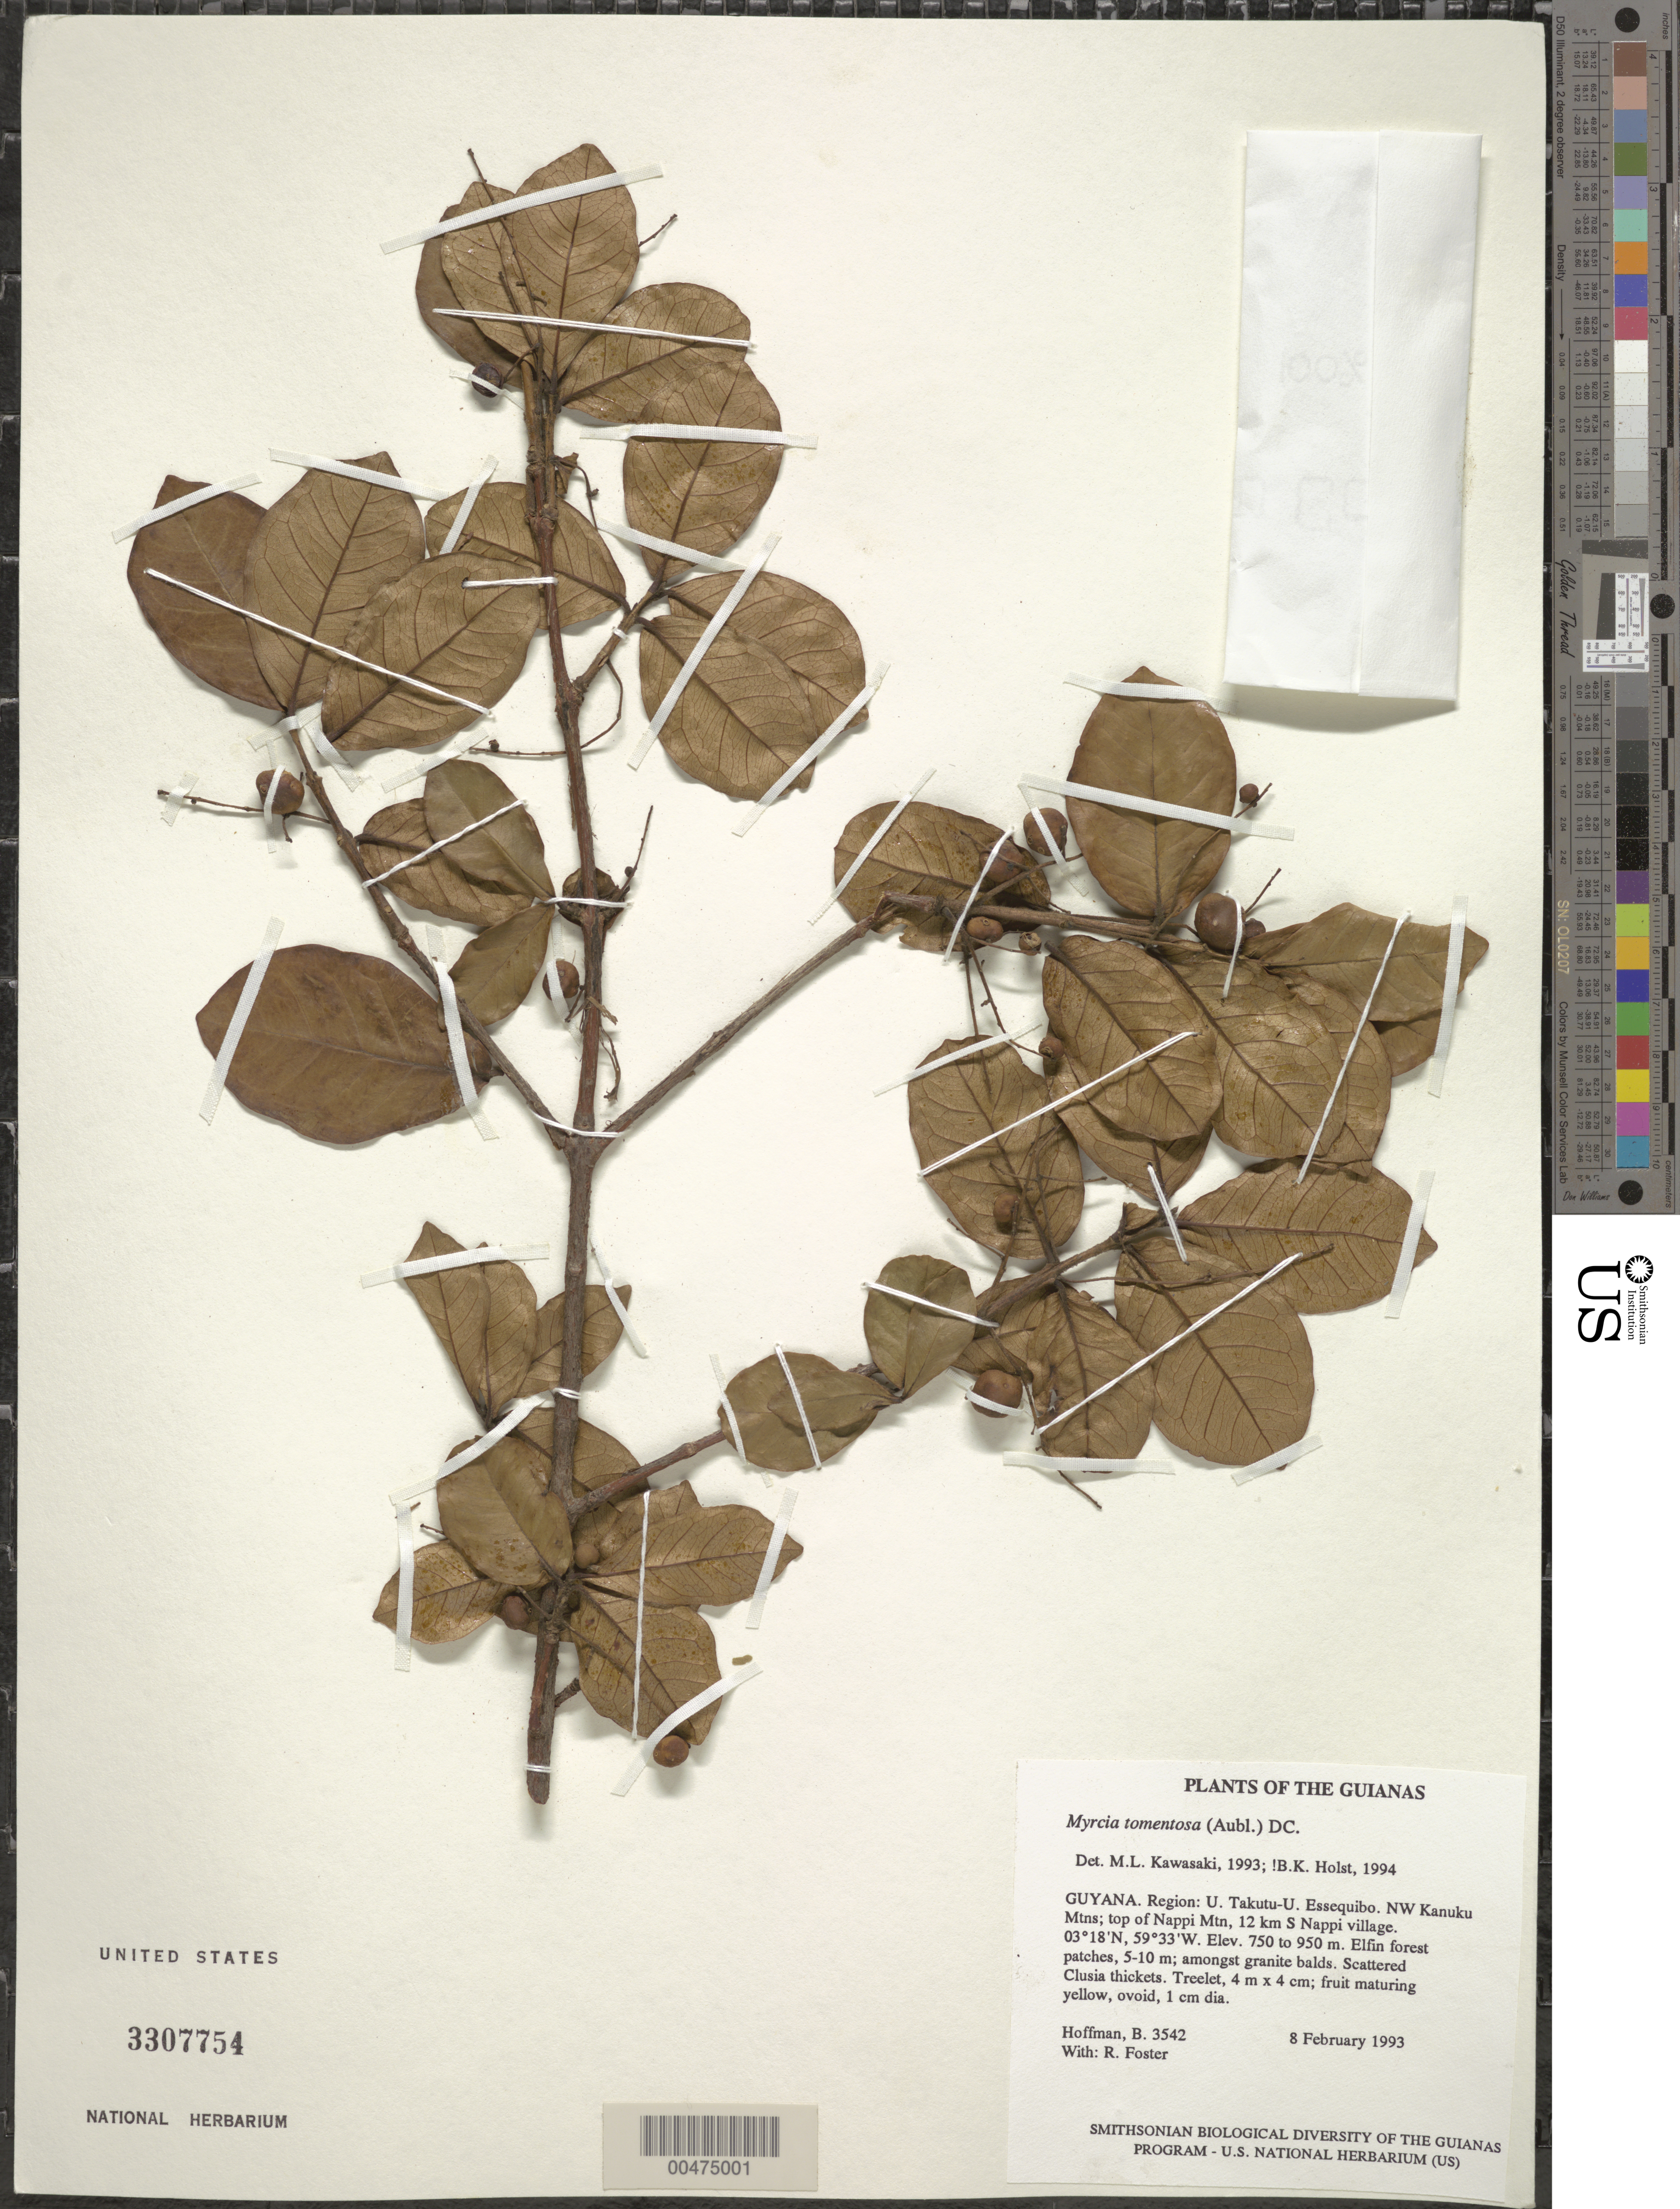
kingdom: Plantae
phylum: Tracheophyta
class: Magnoliopsida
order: Myrtales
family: Myrtaceae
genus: Myrcia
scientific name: Myrcia tomentosa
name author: (Aubl.) DC.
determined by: Holst, Bruce K.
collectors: B. Hoffman & R. Foster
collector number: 3542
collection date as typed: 8 February 1993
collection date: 1993-02-08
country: Guyana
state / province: U. Takutu-U. Essequibo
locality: NW Kanuku Mountains; top of Nappi Mountain, 12 km S of Nappi village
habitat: Elfin forest patches, 5-10 m; amongst granite balds. Scattered Clusia thickets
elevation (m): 750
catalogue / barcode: US 3307754